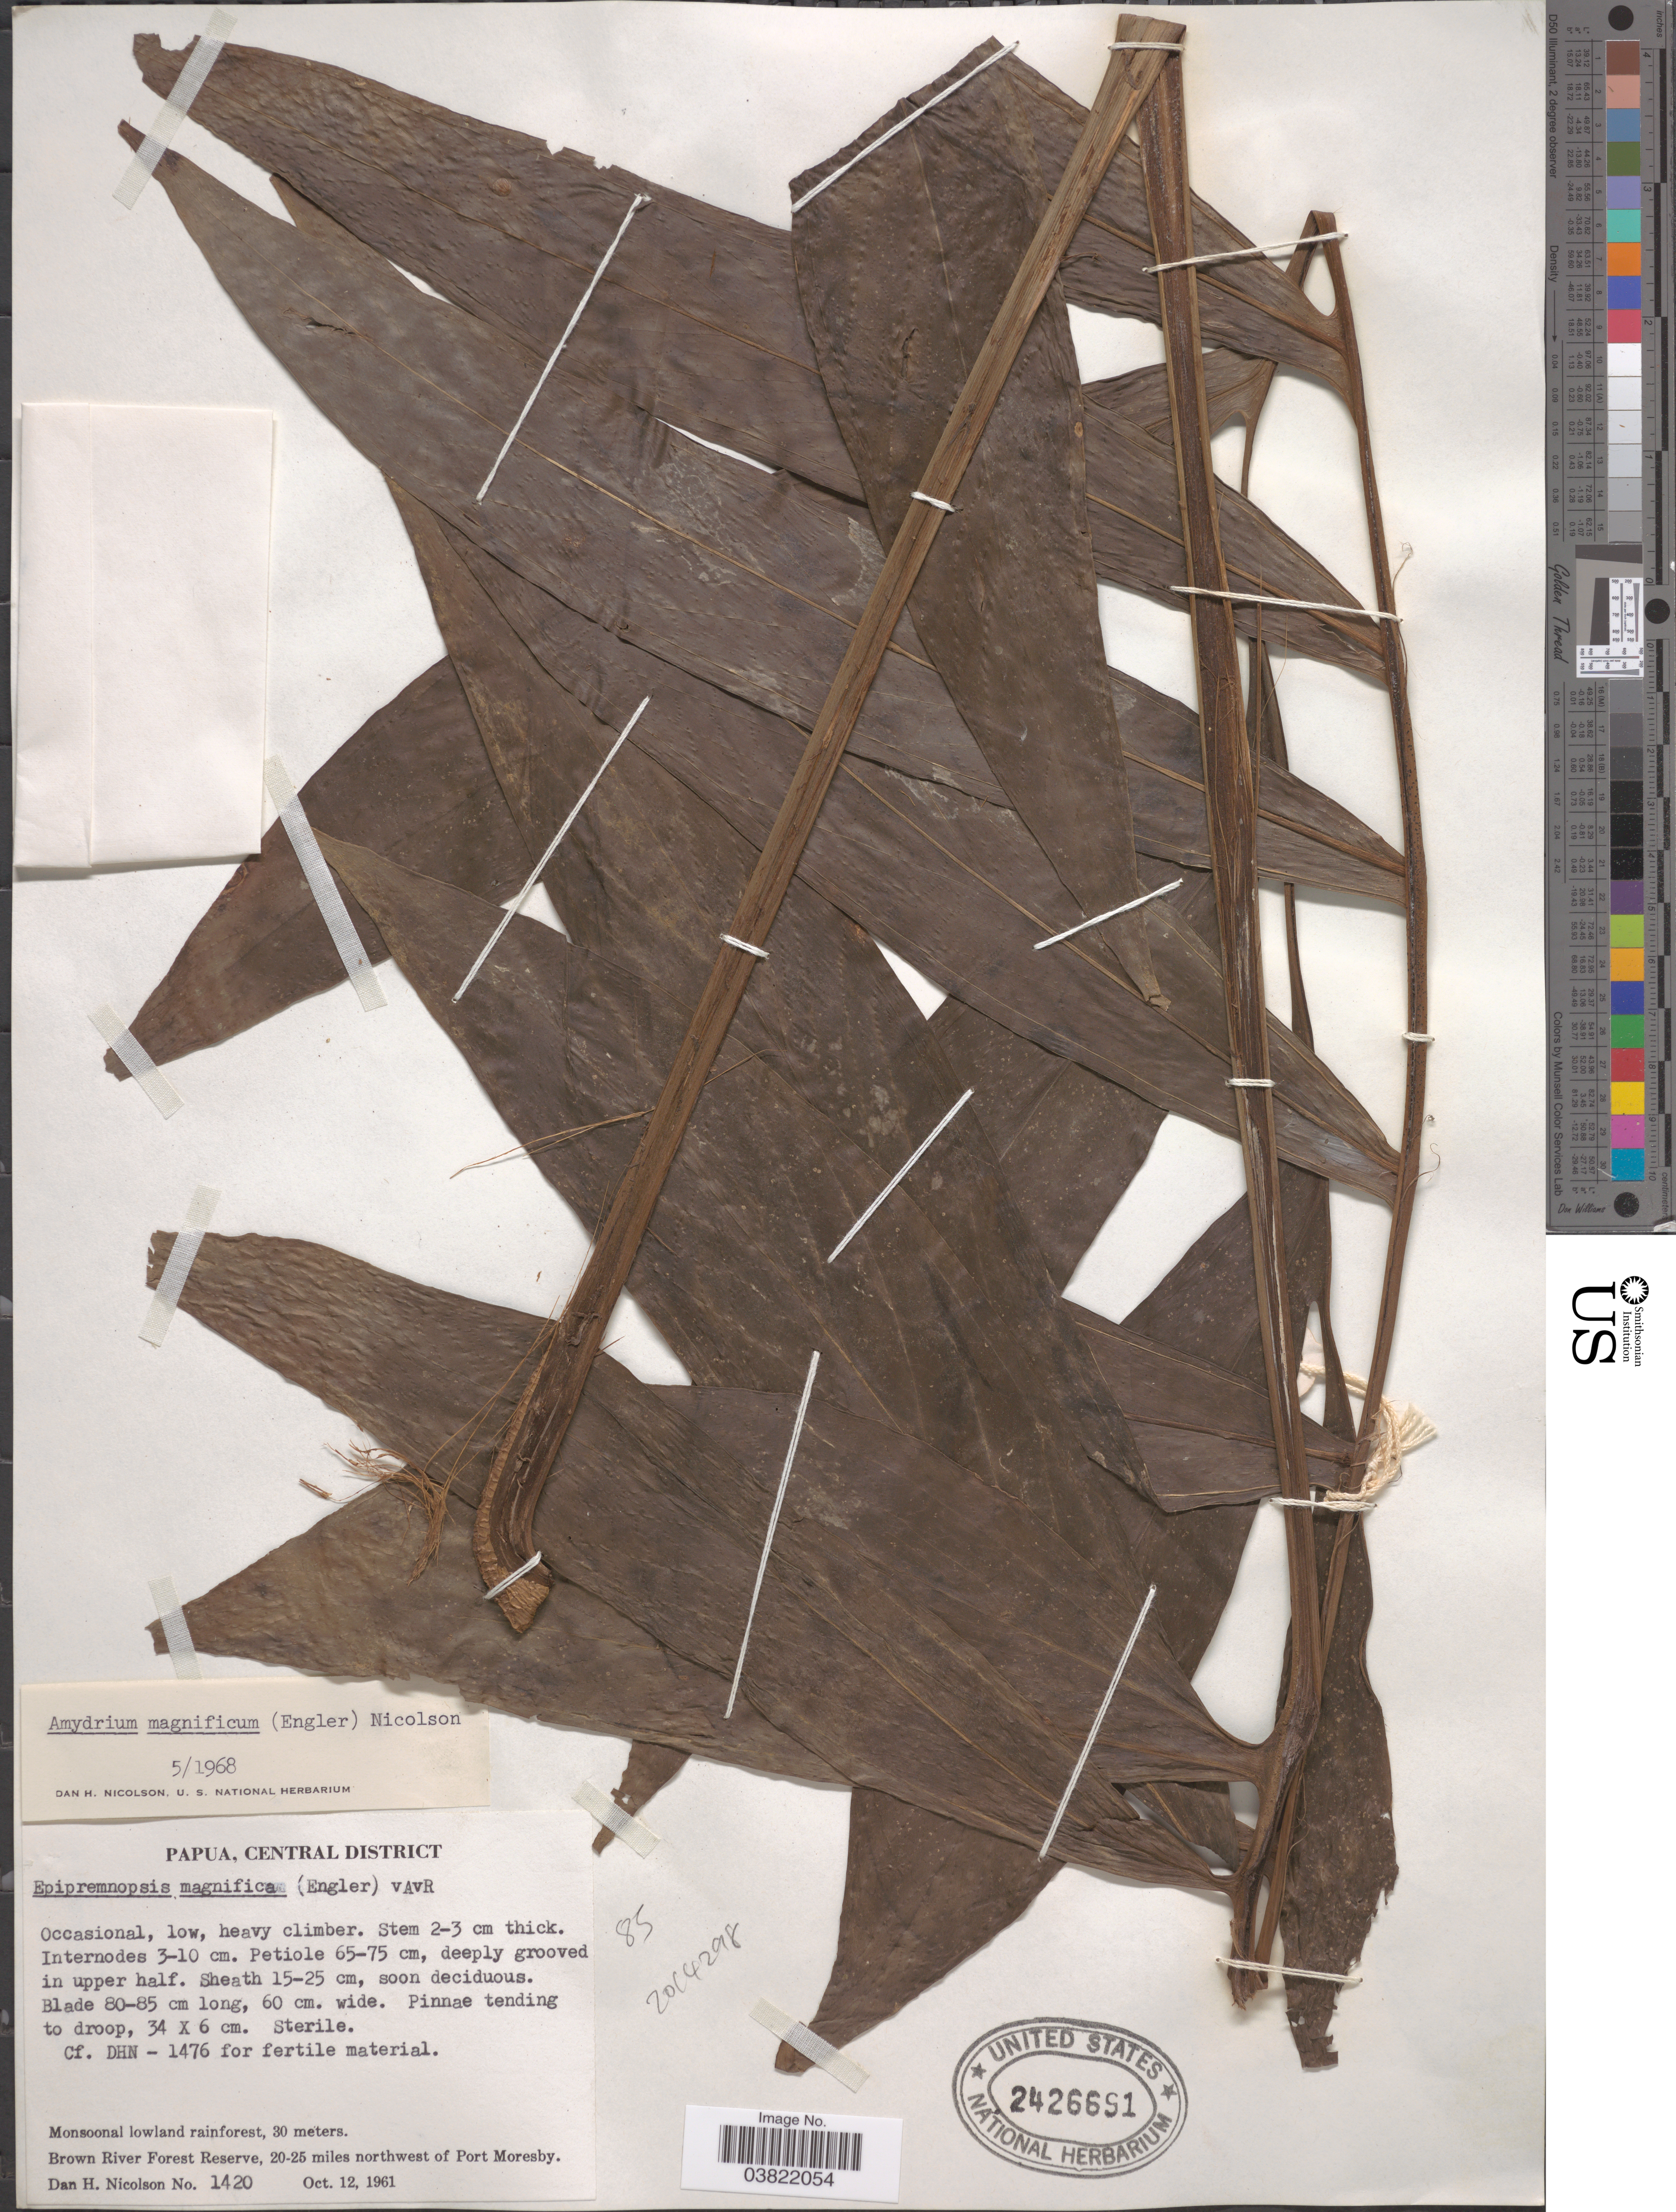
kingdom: Plantae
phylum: Tracheophyta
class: Liliopsida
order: Alismatales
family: Araceae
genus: Amydrium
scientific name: Amydrium magnificum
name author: (Engl.) Nicolson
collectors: D. H. Nicolson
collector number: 1420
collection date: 1961-10-12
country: Papua New Guinea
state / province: Central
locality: Papua, Central District. Monsoonal lowland rainforest. Brown River Forest Reserve, 20-25 miles northwest of Port Moresby.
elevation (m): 30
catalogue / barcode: US 2426691